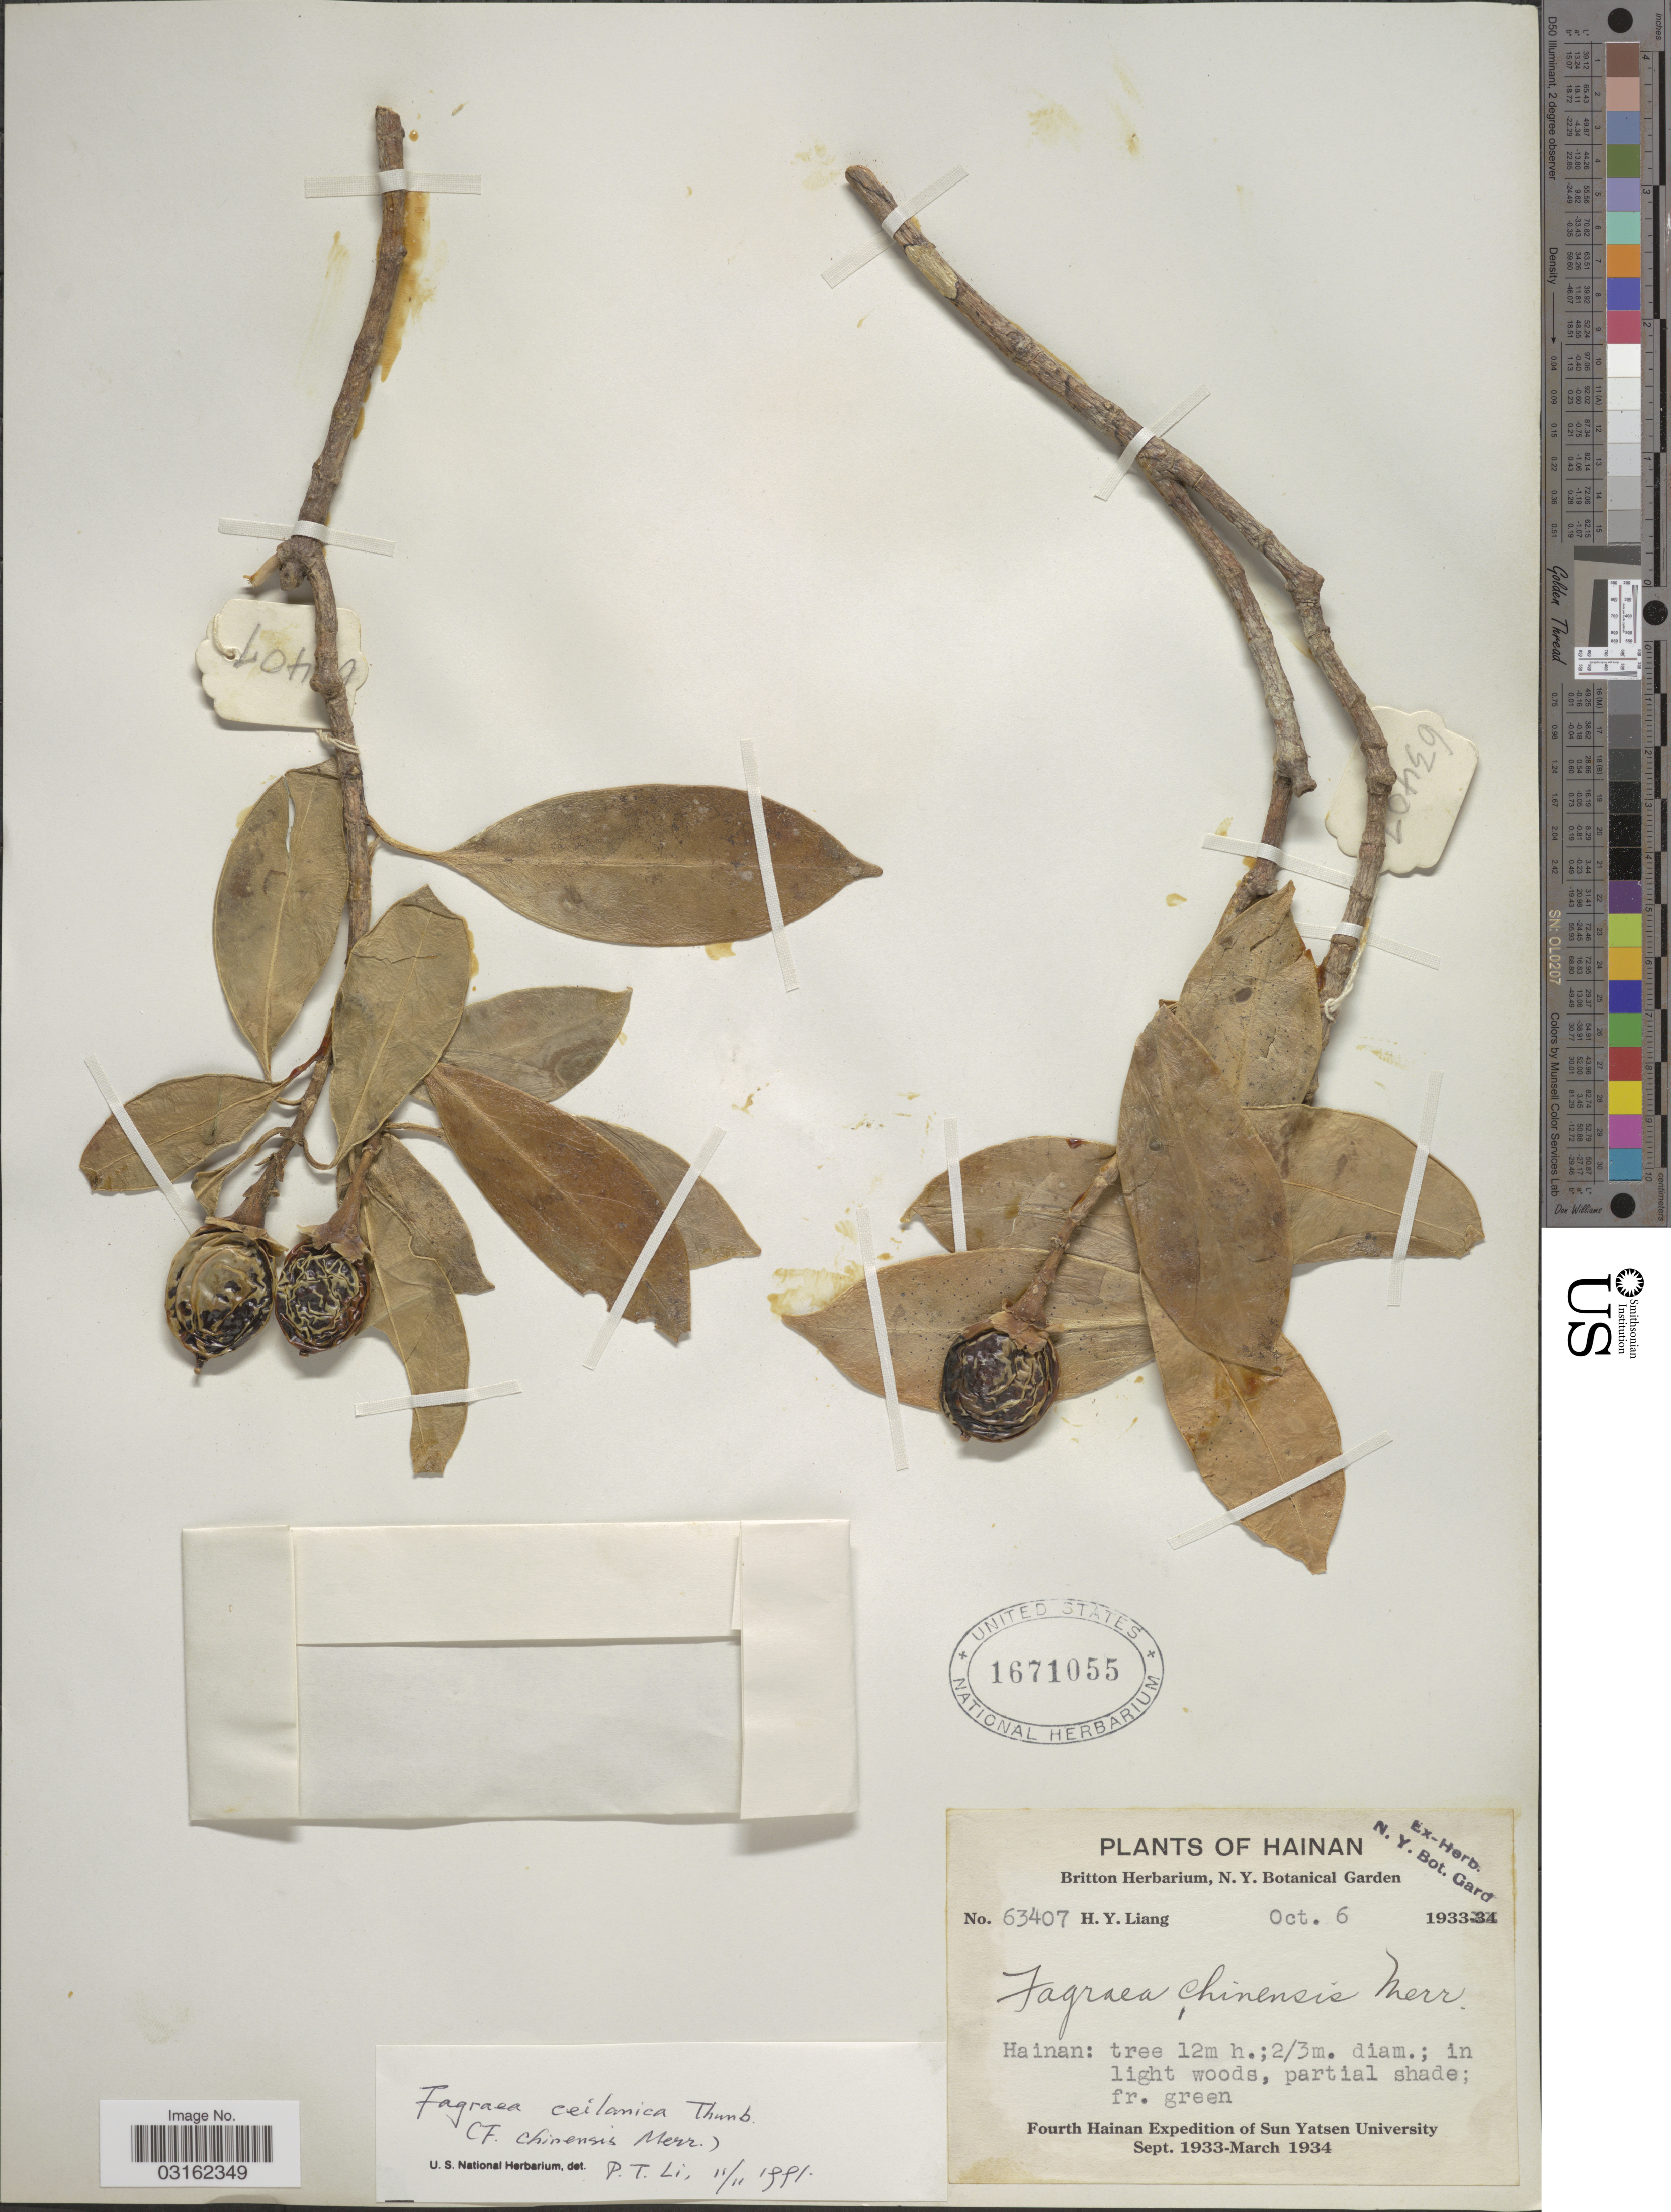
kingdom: Plantae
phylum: Tracheophyta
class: Magnoliopsida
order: Gentianales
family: Gentianaceae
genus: Fagraea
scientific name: Fagraea ceilanica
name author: Thunb.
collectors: H. Y. Liang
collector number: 63407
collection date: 1933-10-06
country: China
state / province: Hainan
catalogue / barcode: US 1671055